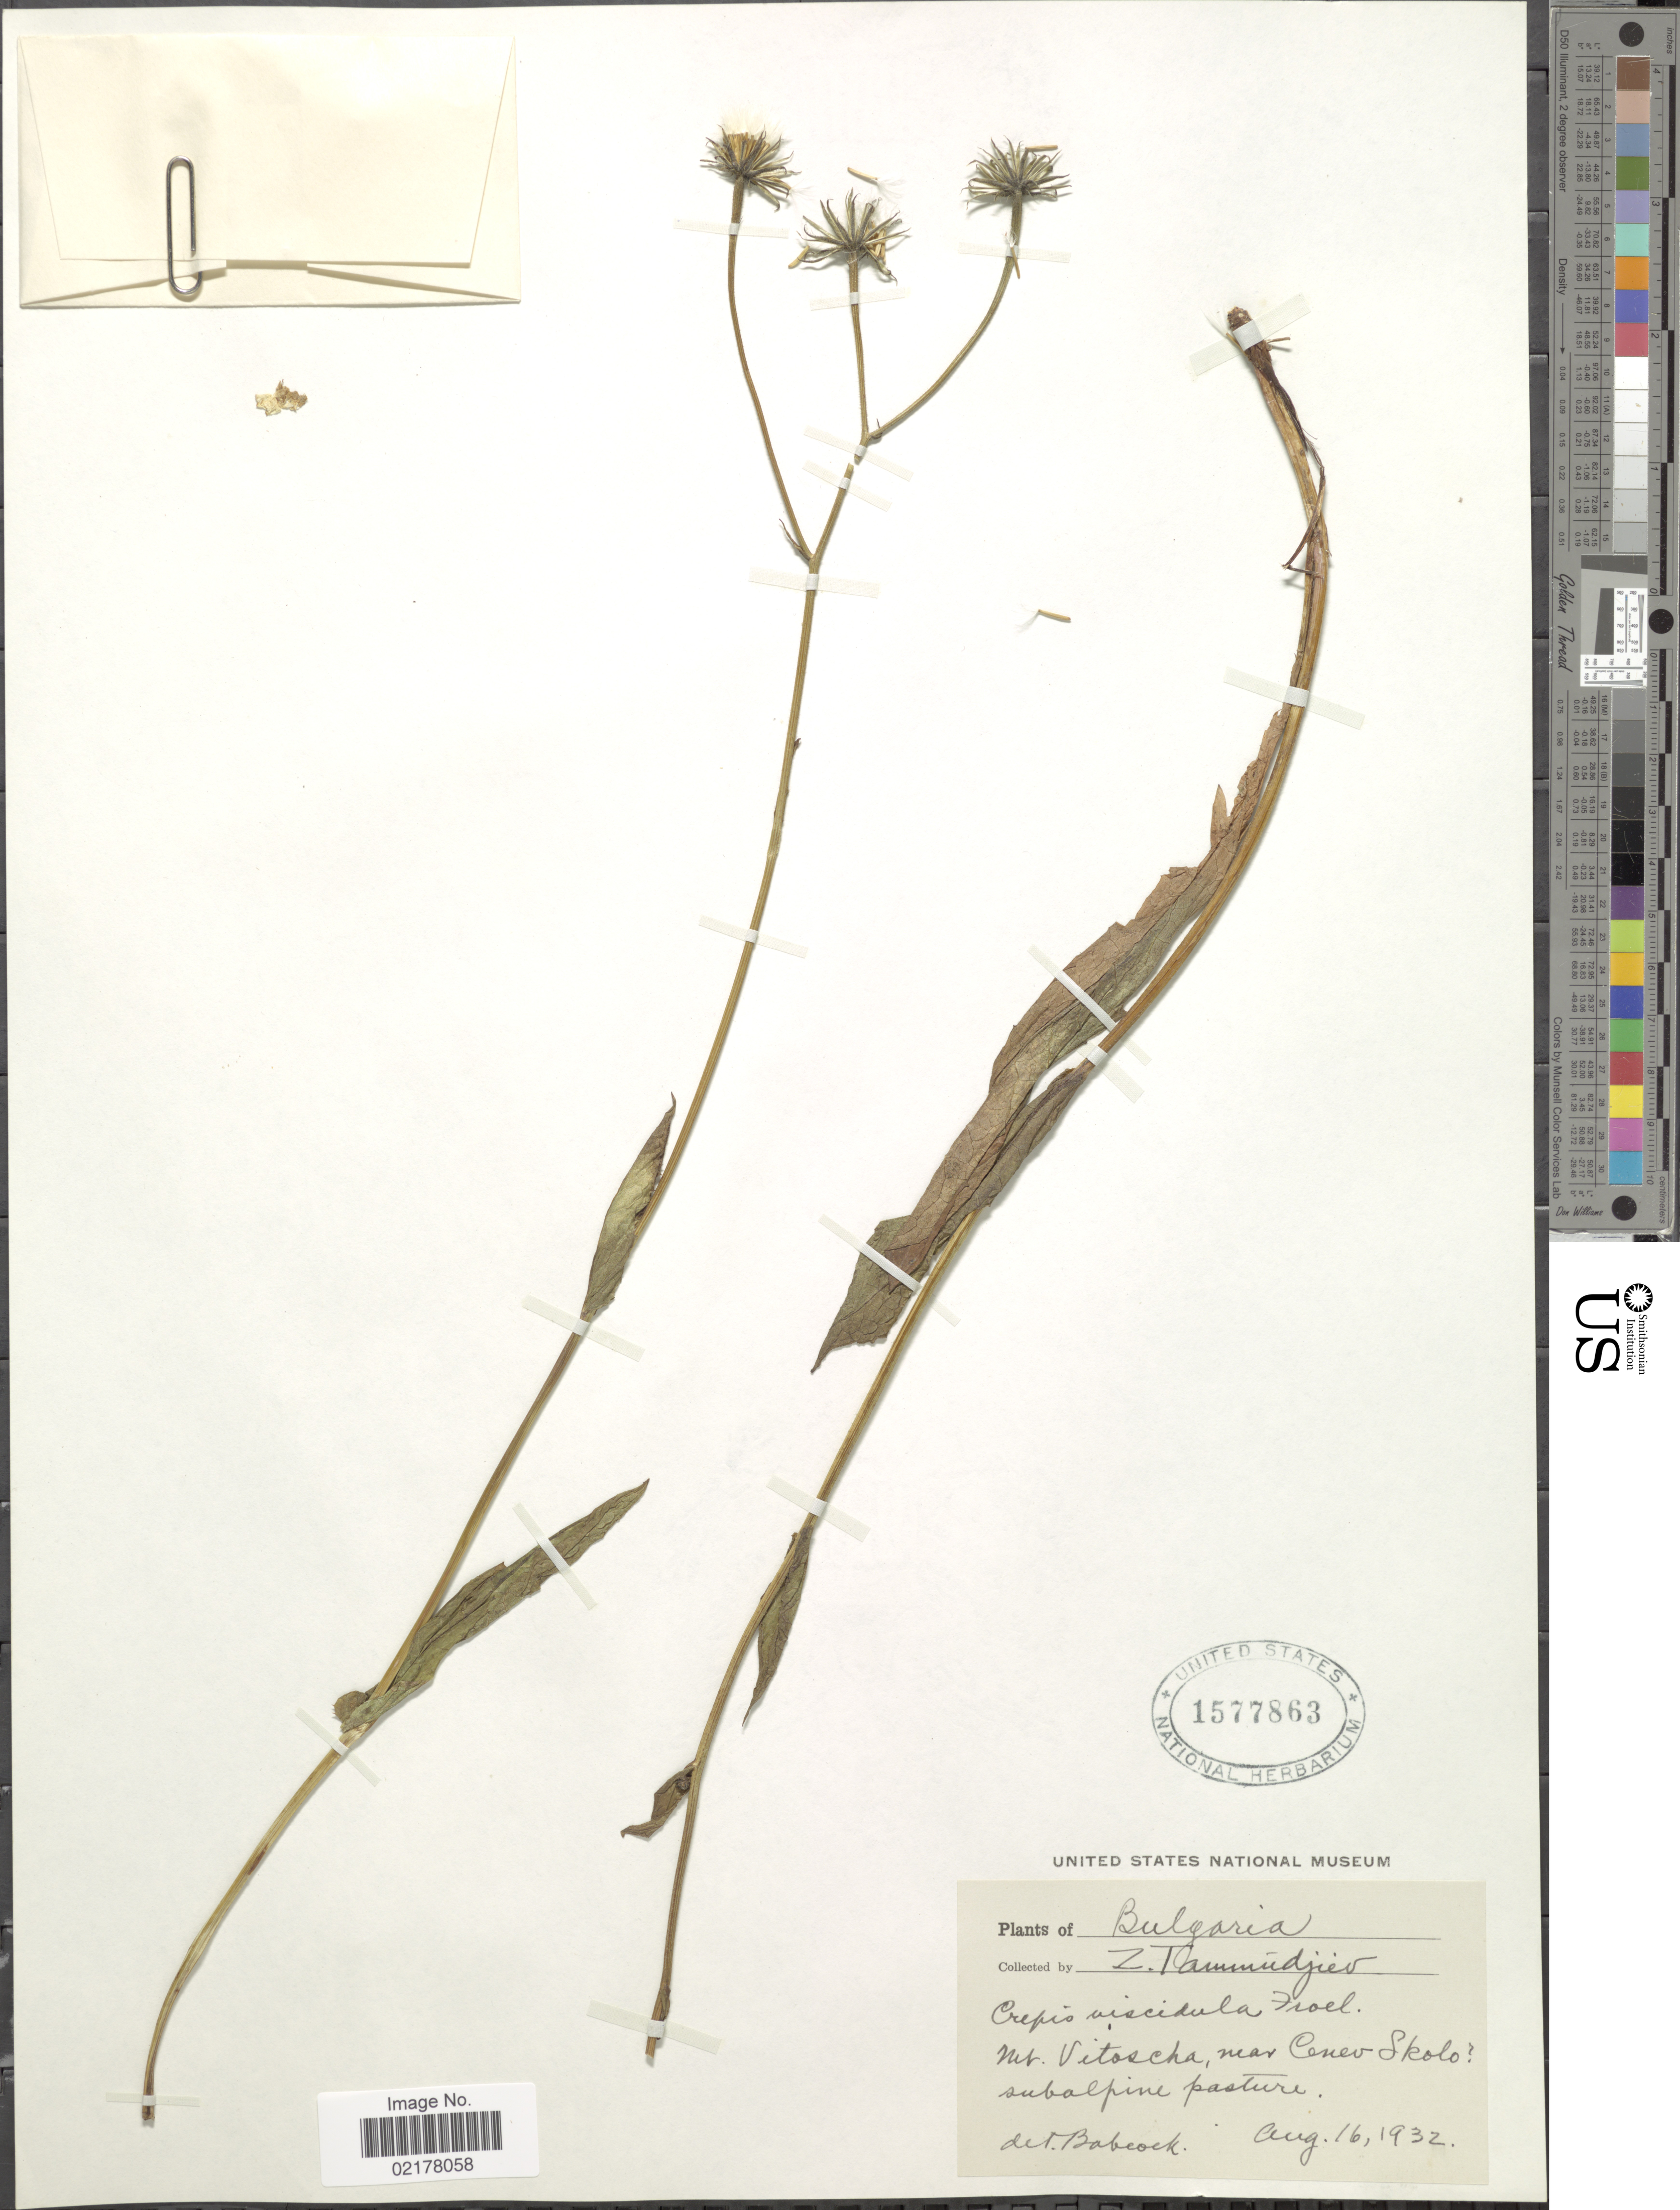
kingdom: Plantae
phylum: Tracheophyta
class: Magnoliopsida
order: Asterales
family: Asteraceae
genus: Crepis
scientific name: Crepis viscidula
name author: Froel.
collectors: Z. Tammudjiev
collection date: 1932-08-16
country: Bulgaria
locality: Mt. Vitoscha, near Cenev Skolo [unsure placement]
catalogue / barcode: US 1577863